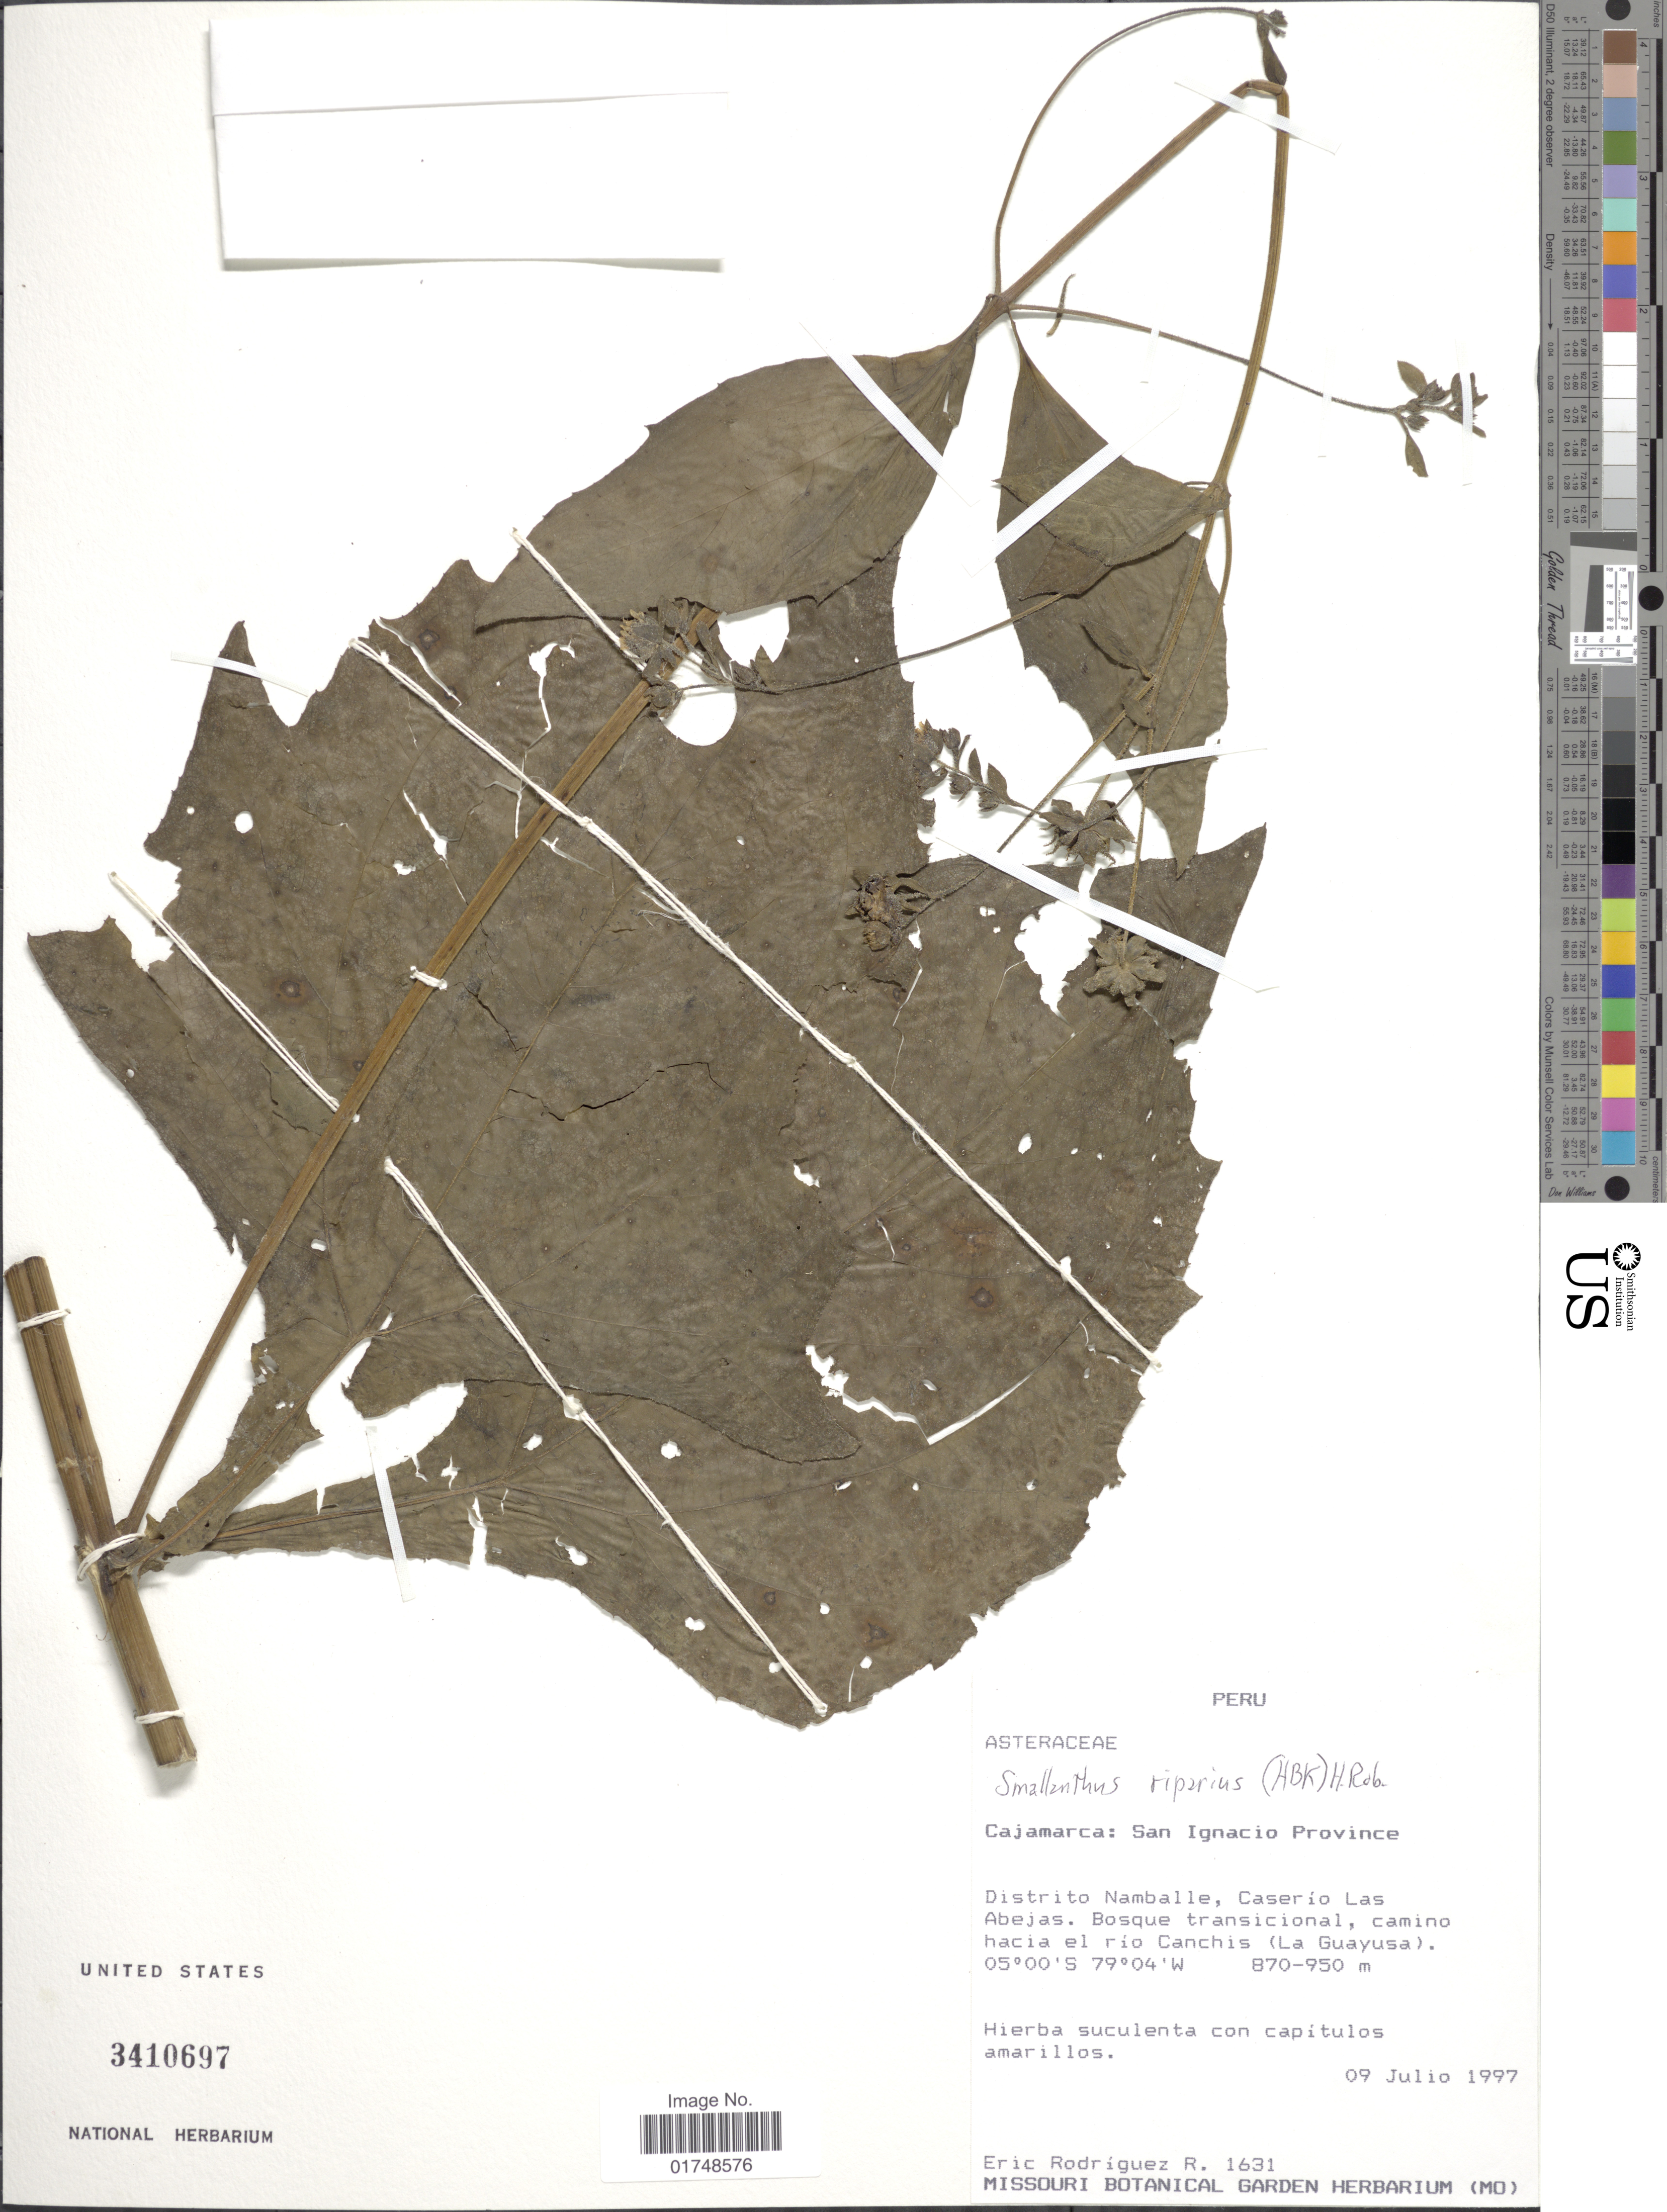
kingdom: Plantae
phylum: Tracheophyta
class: Magnoliopsida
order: Asterales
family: Asteraceae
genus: Smallanthus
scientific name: Smallanthus riparius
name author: (Kunth) H. Rob.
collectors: E. F. Rodrignez R.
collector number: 1631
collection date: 1997-07-09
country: Peru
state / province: Cajamarca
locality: Cajamarca: San Ignacio Province. Distrito Namballe, Caserio Las Abejas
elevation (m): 870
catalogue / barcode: US 3410697